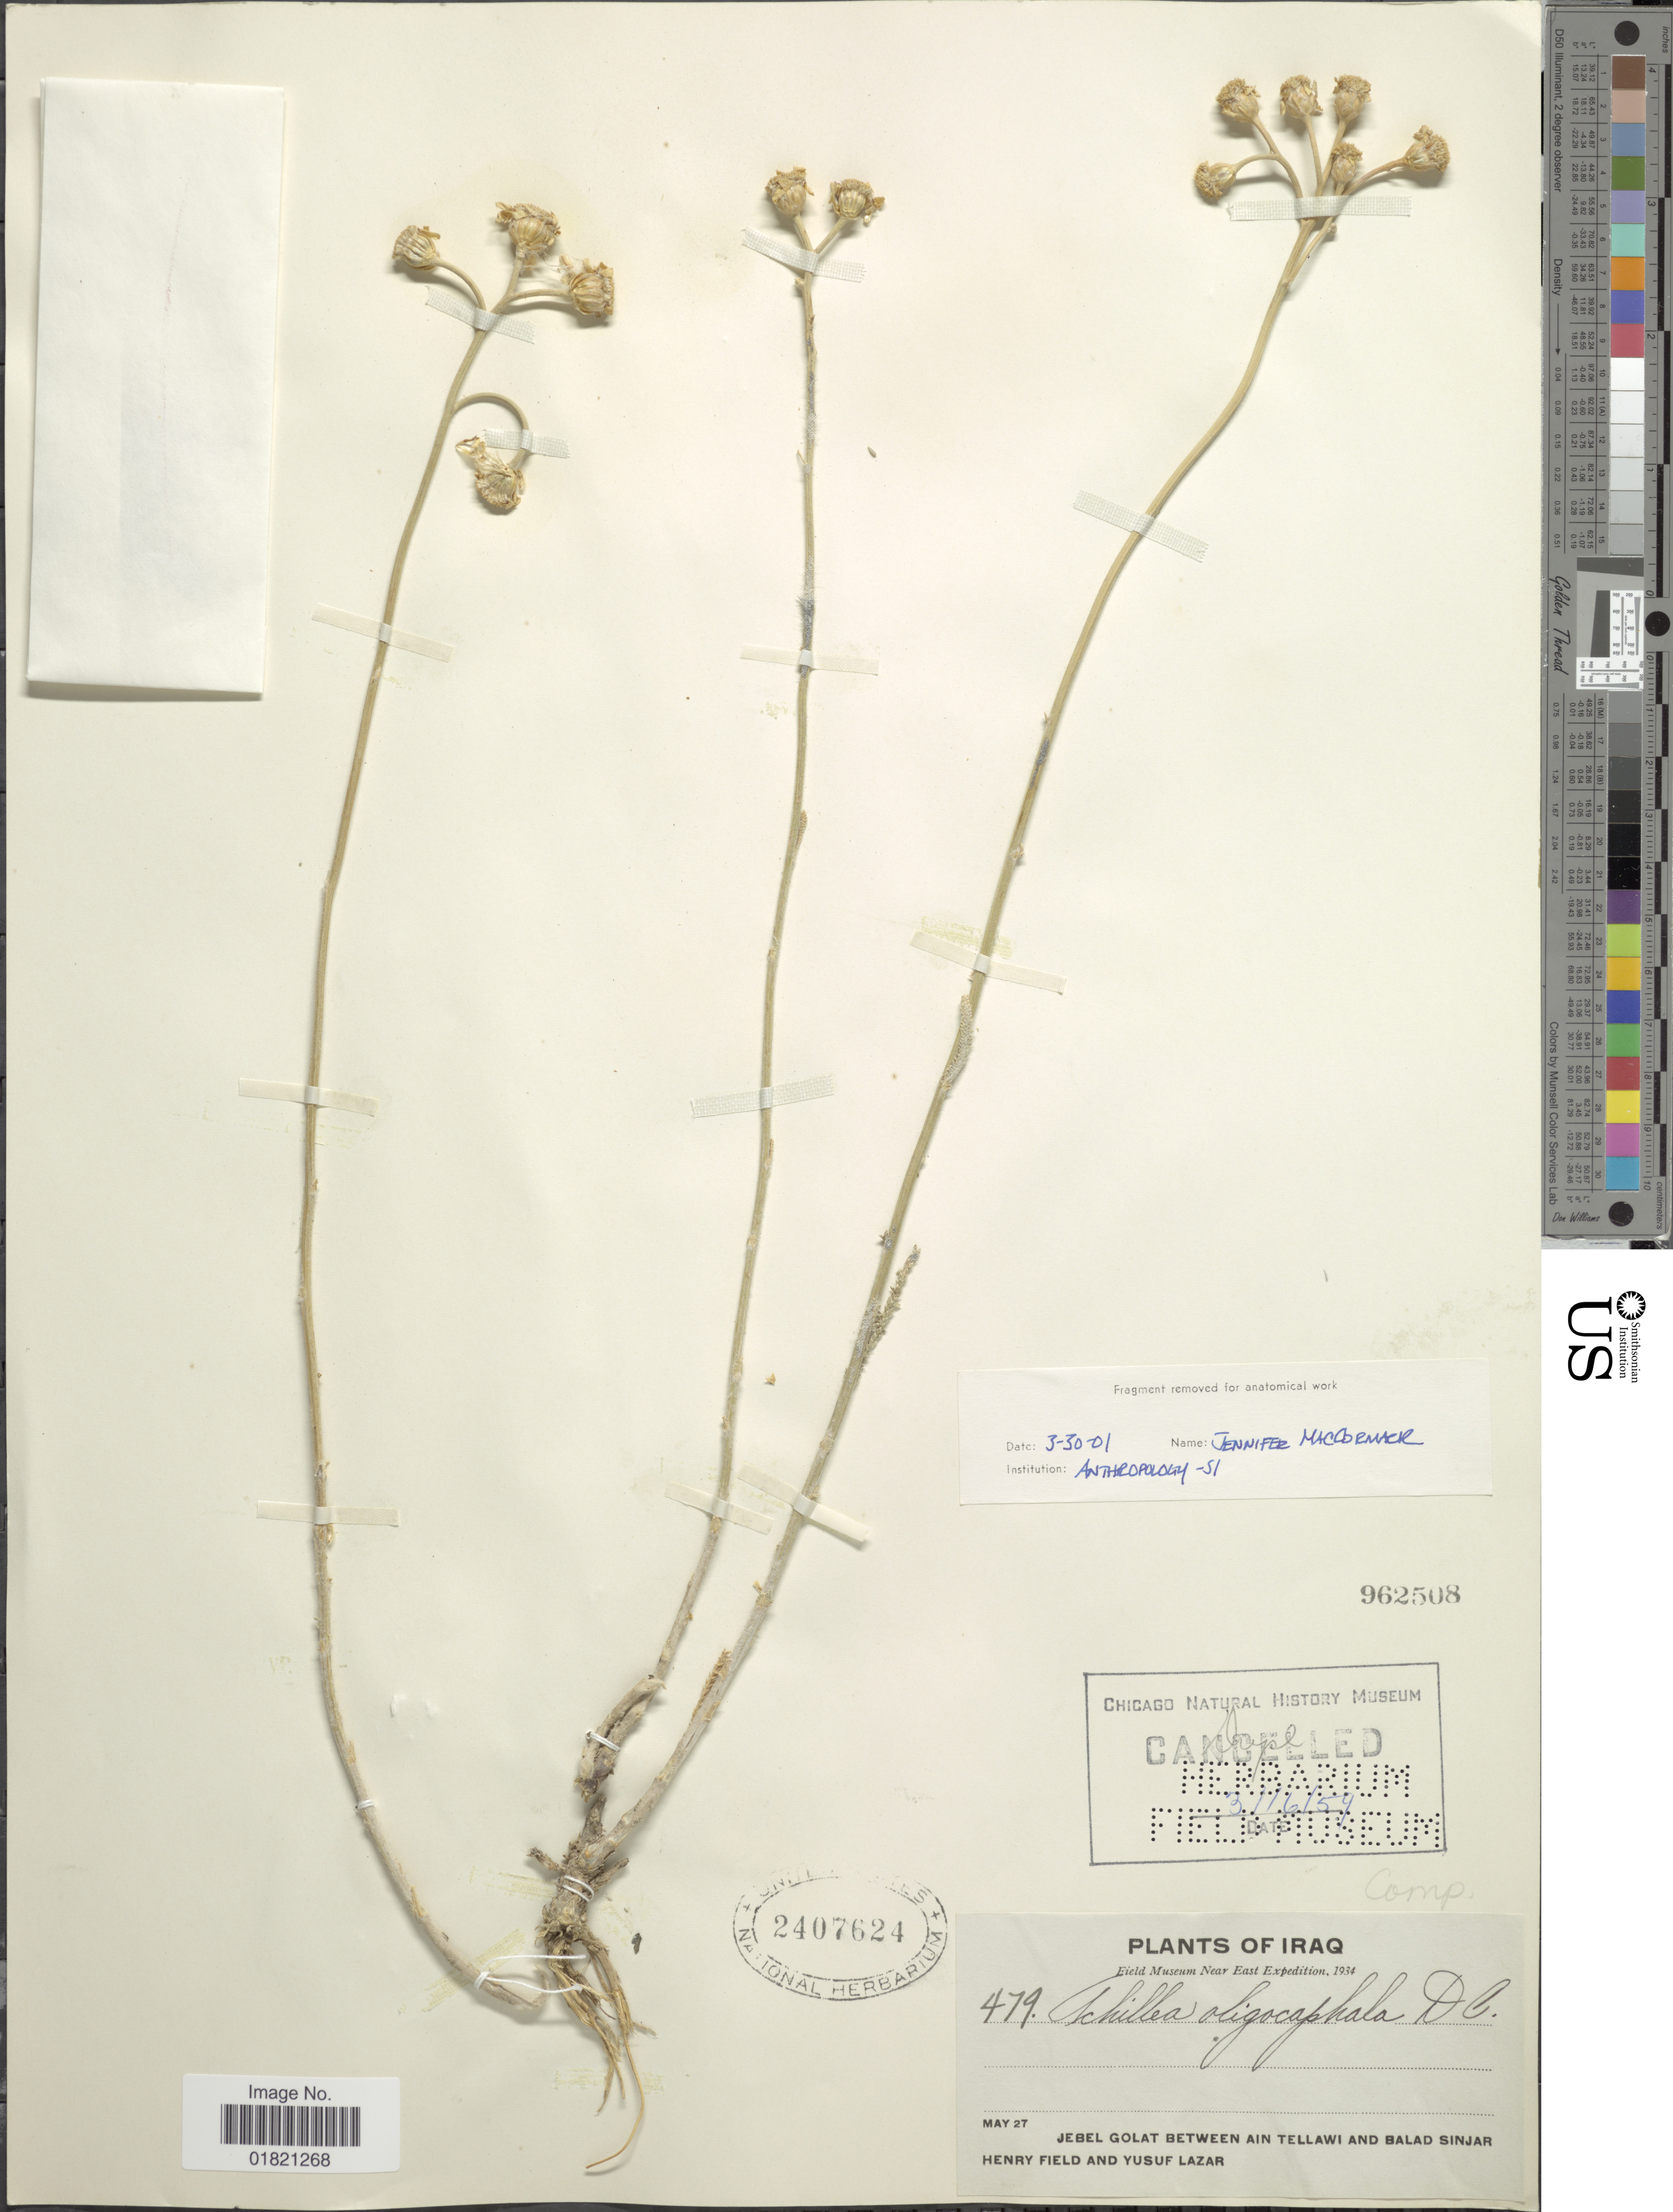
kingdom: Plantae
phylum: Tracheophyta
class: Magnoliopsida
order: Asterales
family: Asteraceae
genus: Achillea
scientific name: Achillea oligocephala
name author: DC.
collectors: H. Field & Y. Lazar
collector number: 479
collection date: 1934-05-27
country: Iraq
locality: Jebel Golat between Ain Tellawi and Balad Sinjar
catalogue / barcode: US 2407624